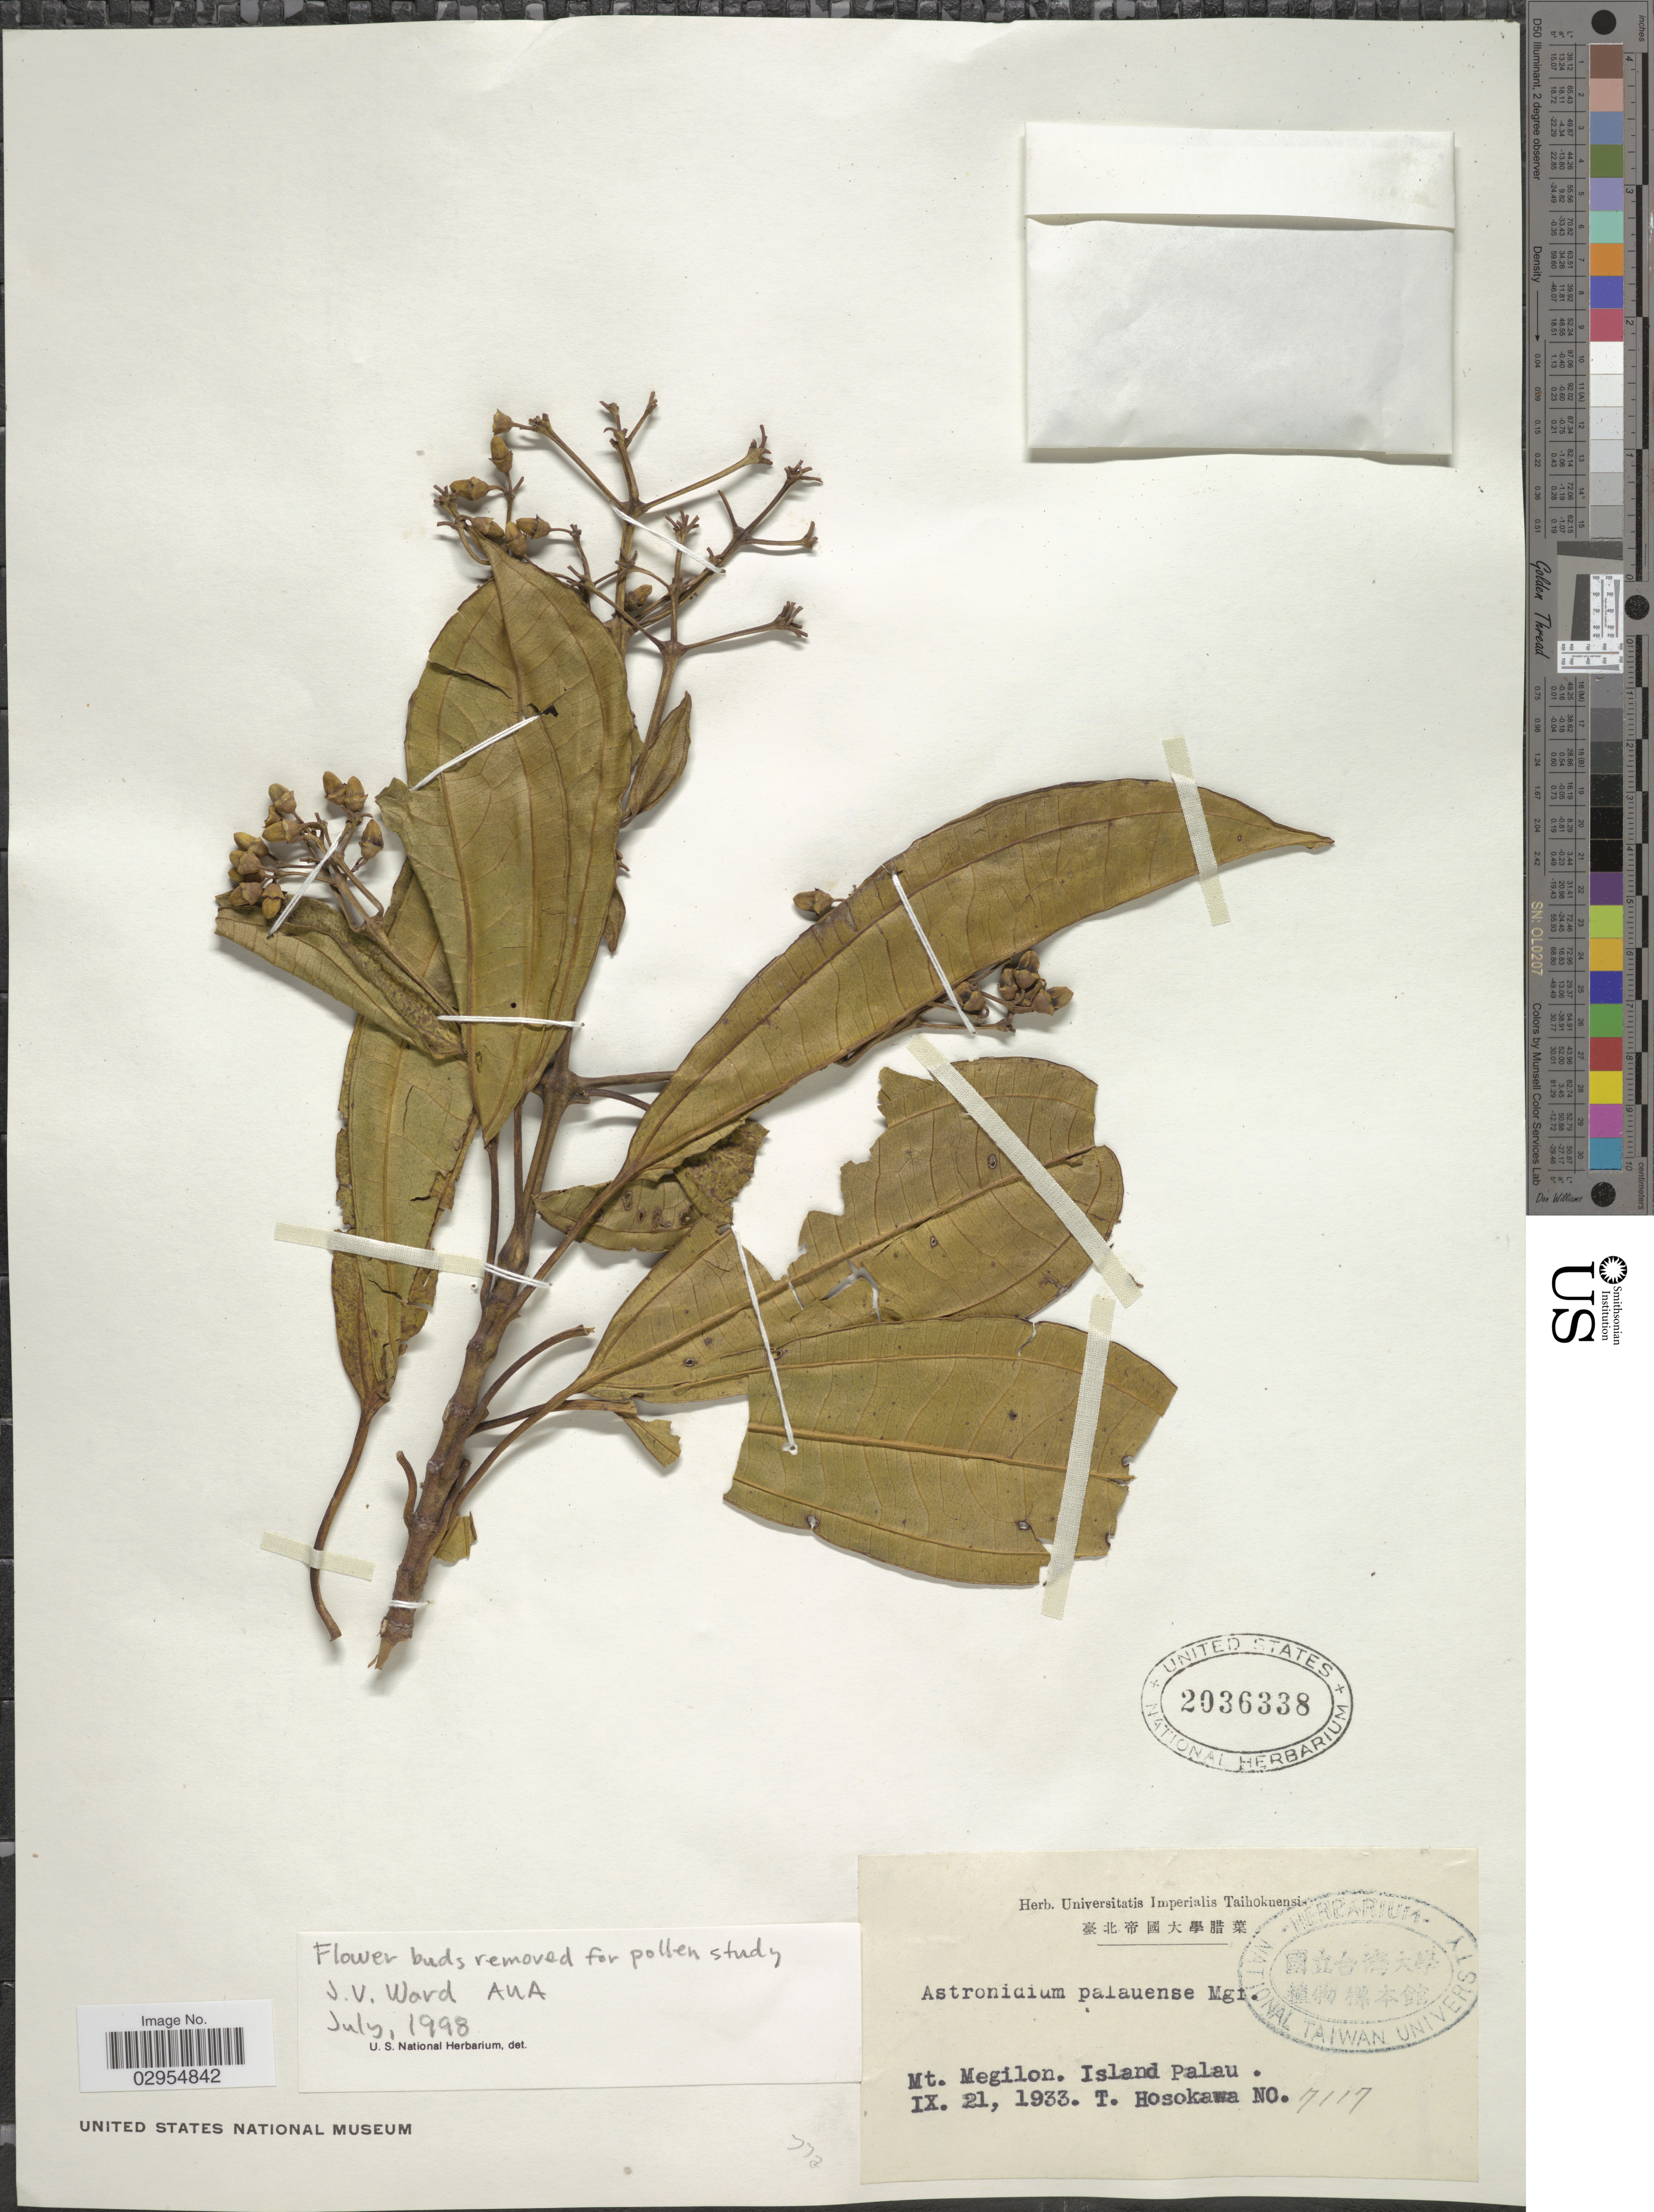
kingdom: Plantae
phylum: Tracheophyta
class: Magnoliopsida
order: Myrtales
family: Melastomataceae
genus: Astronidium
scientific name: Astronidium palauense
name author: (Kaneh.) Markgr.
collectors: T. Hosokawa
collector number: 7117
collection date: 1933-09-21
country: Palau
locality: Mt. Megilon. Island Palau.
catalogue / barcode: US 2036338